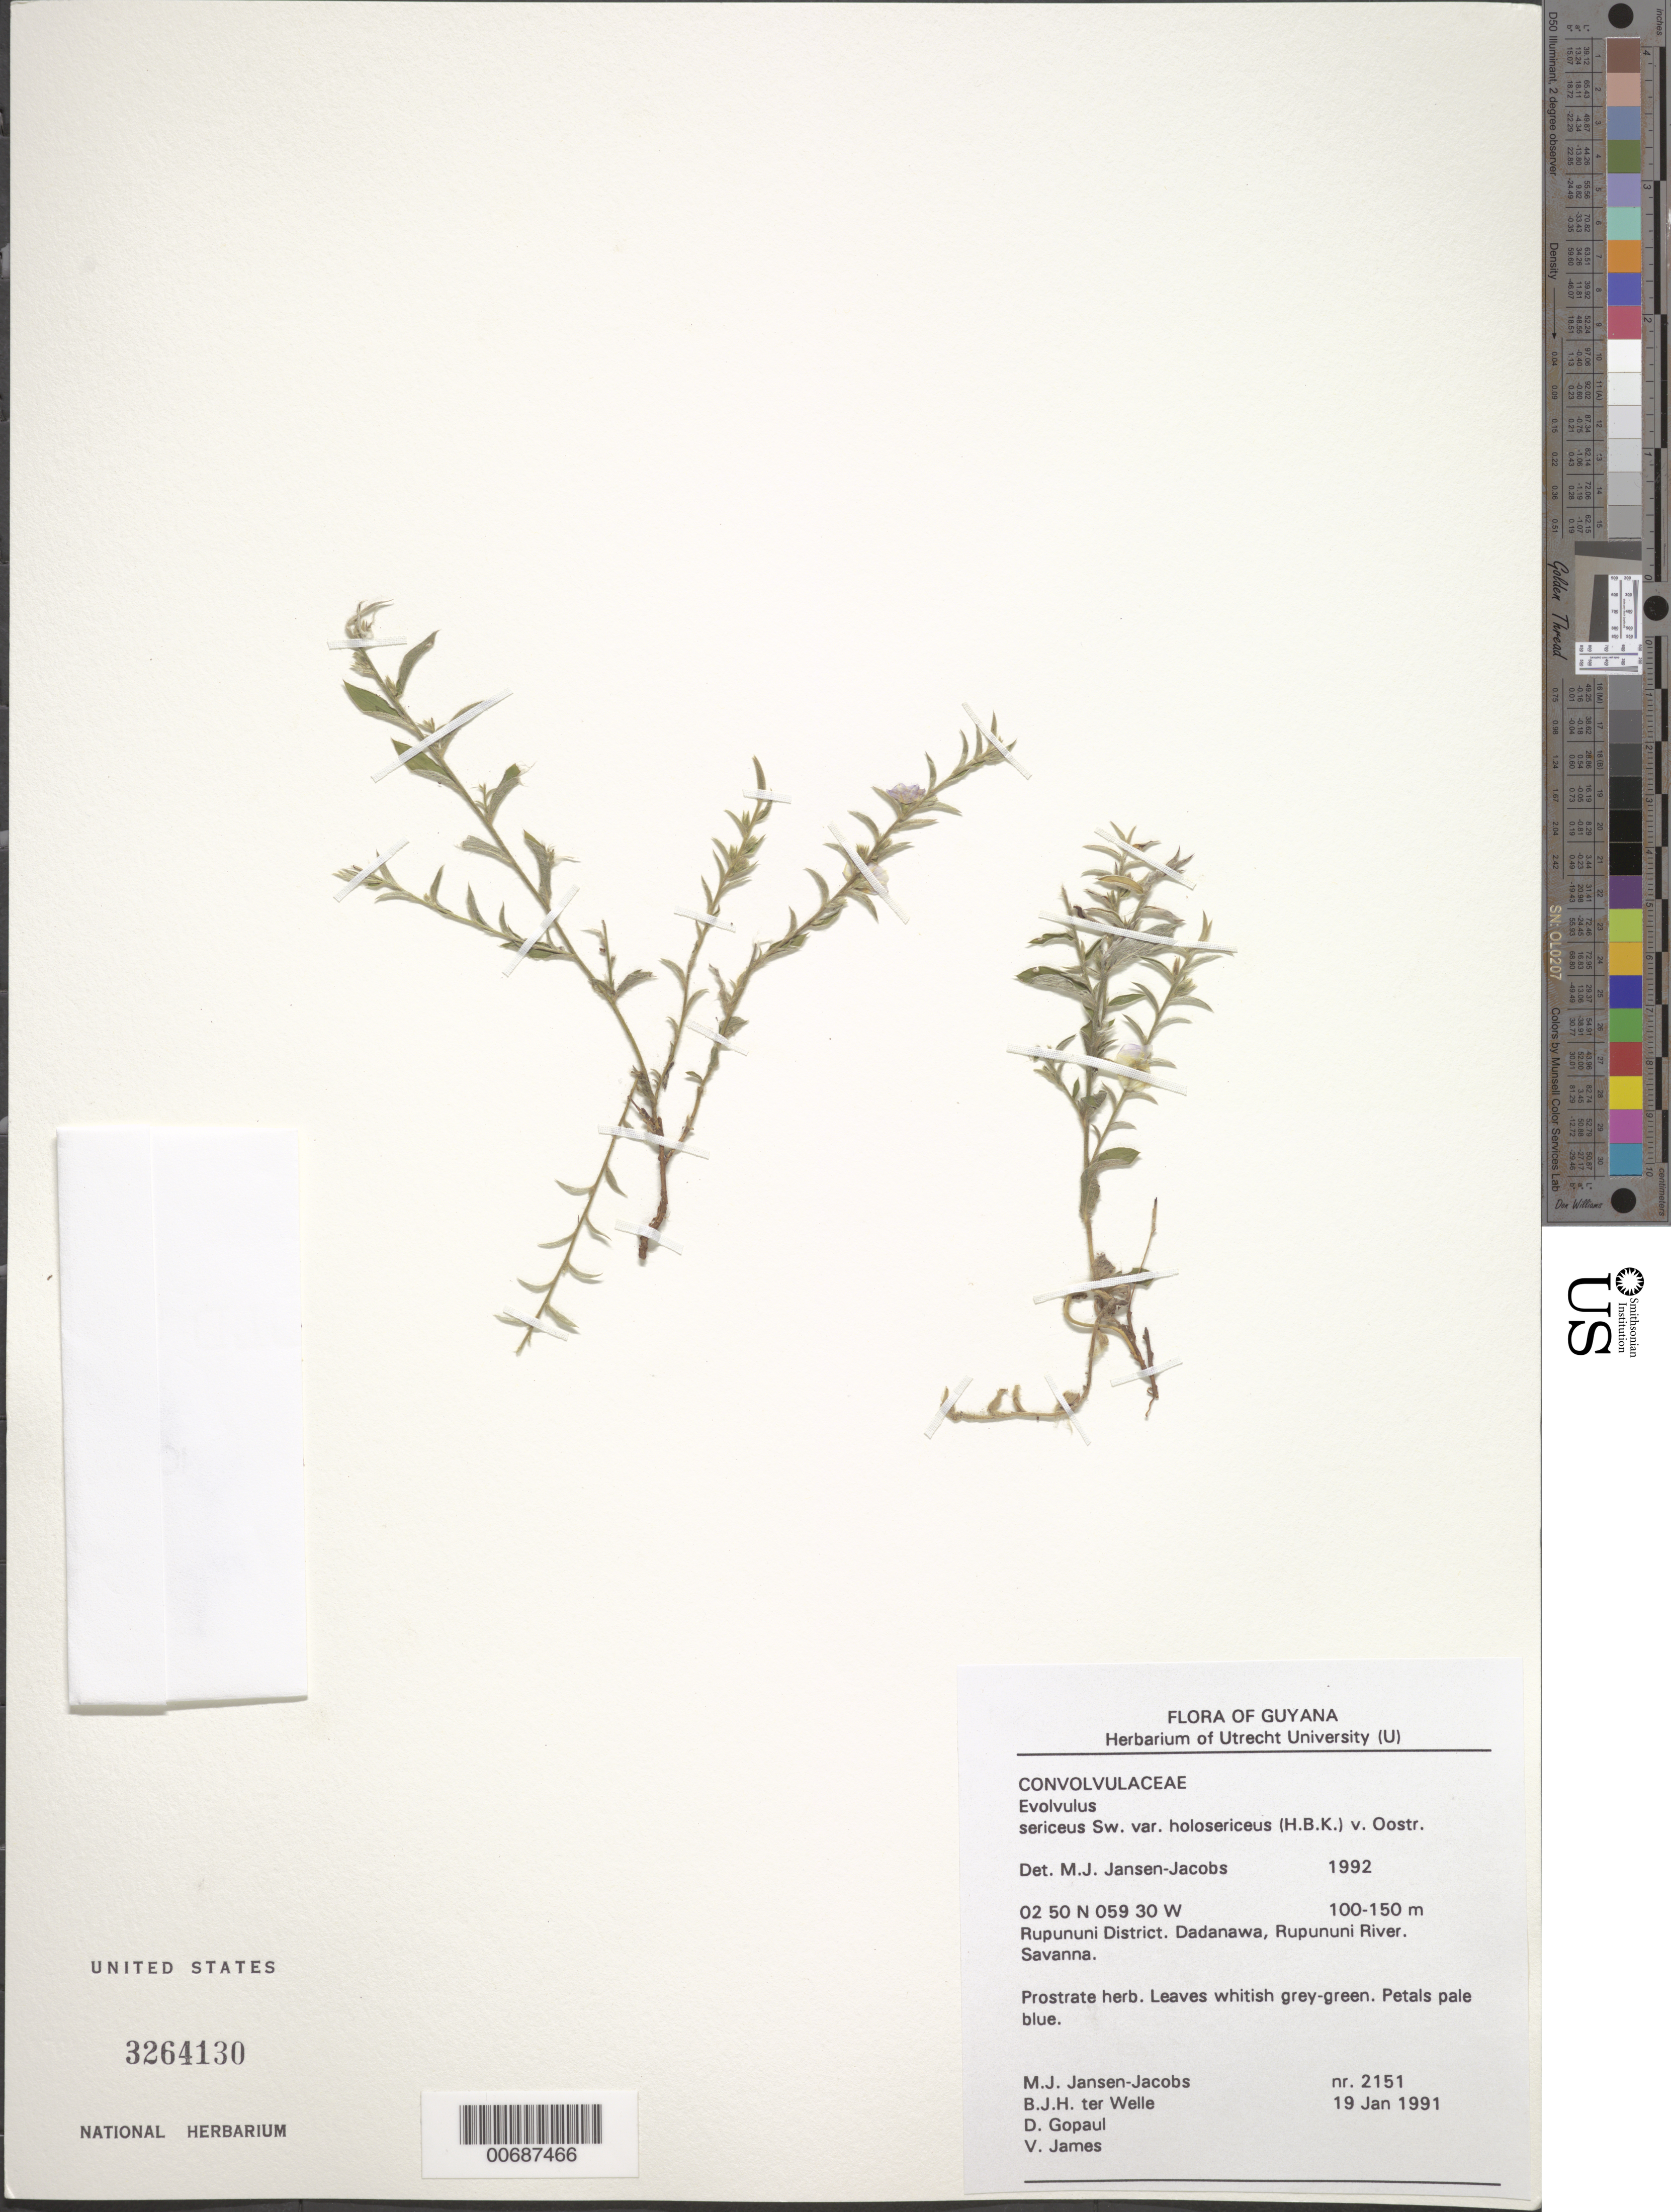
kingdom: Plantae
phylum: Tracheophyta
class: Magnoliopsida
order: Solanales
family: Convolvulaceae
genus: Evolvulus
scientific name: Evolvulus sericeus var. holosericeus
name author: (Kunth) Ooststr.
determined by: Jansen-Jacobs, M. J., (U), Nationaal Herbarium Nederland, Utrecht University branch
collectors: M. J. Jansen-Jacobs, B. Welle, D. Gopaul & V. James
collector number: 2151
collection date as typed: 19-Jan-91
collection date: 1991-01-19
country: Guyana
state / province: U. Takutu-U. Essequibo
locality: Dadanawa, Rupununi River, Rupununi District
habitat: Savanna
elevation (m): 100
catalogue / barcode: US 3264130